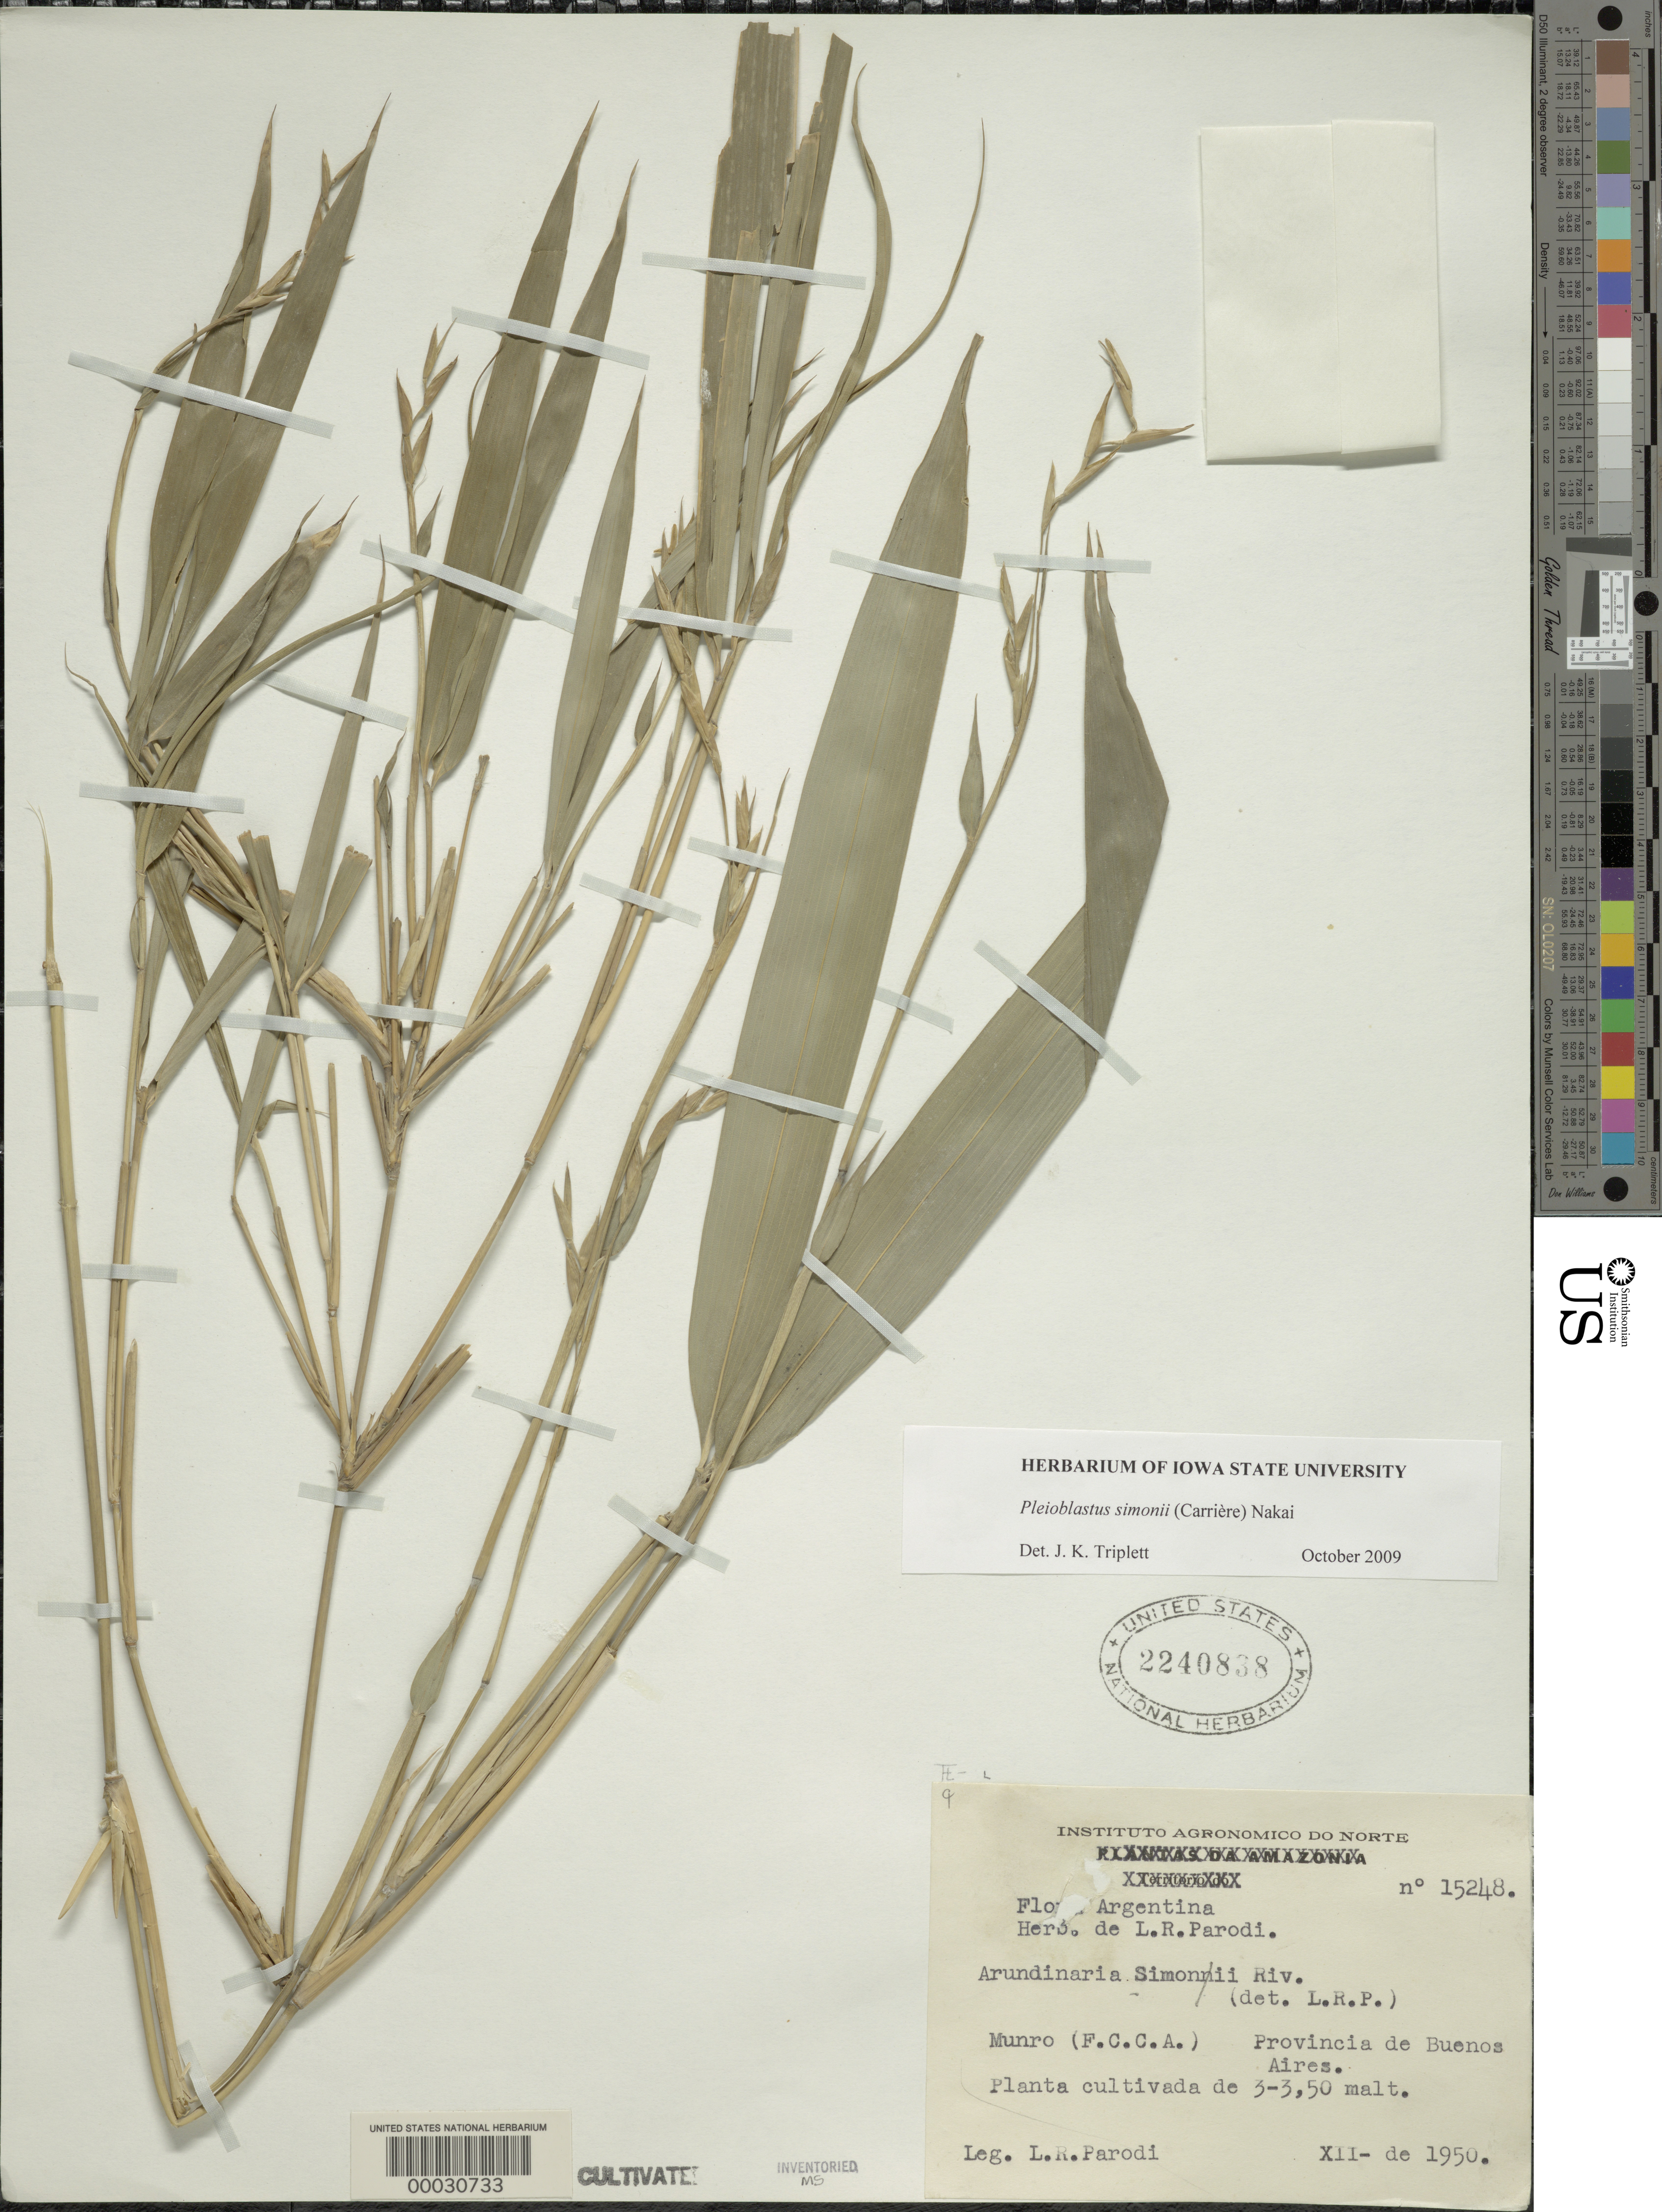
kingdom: Plantae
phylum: Tracheophyta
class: Liliopsida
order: Poales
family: Poaceae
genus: Pleioblastus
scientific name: Pleioblastus simonii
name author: (Carrière) Nakai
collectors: L. R. Parodi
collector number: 15248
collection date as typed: Dec 1950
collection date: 1950-12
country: Argentina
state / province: Buenos Aires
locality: Murro F.C.C.A.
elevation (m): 50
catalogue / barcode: US 2240838